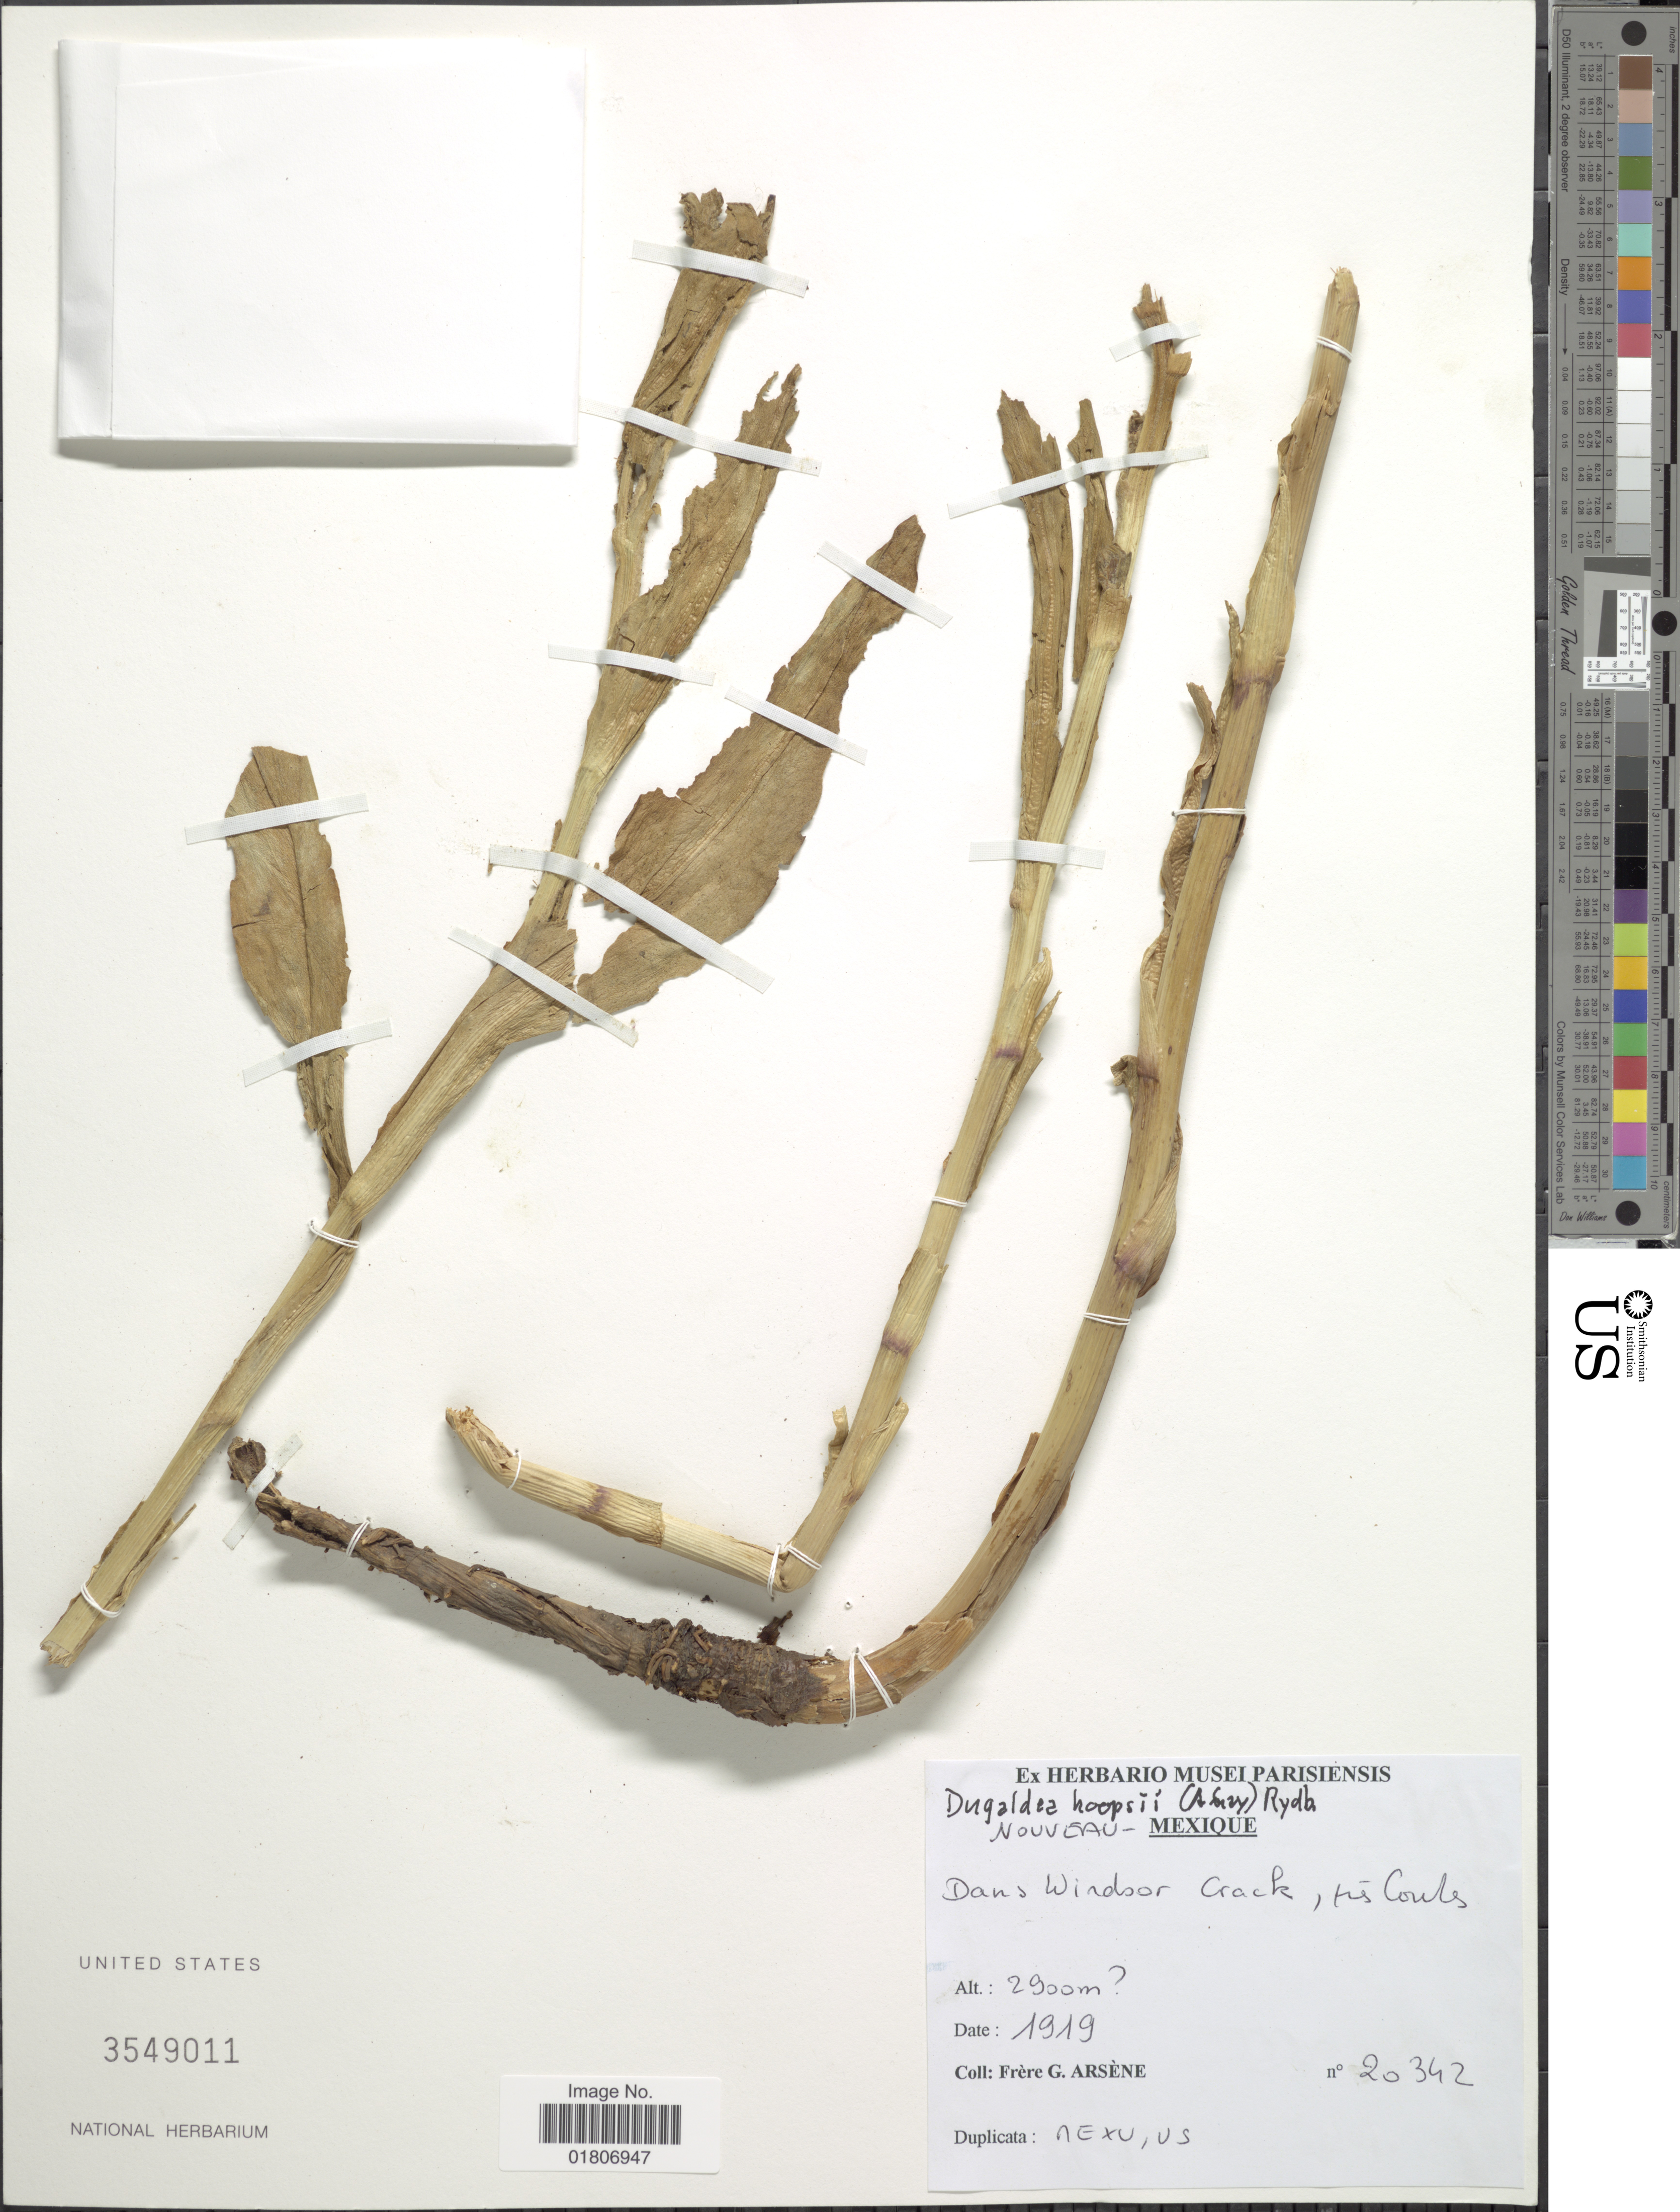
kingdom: Plantae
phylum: Tracheophyta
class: Magnoliopsida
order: Asterales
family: Asteraceae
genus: Dugaldia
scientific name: Dugaldia hoopesii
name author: (A. Gray) Rydb.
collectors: Bro. G. Arsène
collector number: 20342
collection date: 1919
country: United States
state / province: New Mexico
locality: Dans Windsor Crack, près Couls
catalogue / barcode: US 3549011